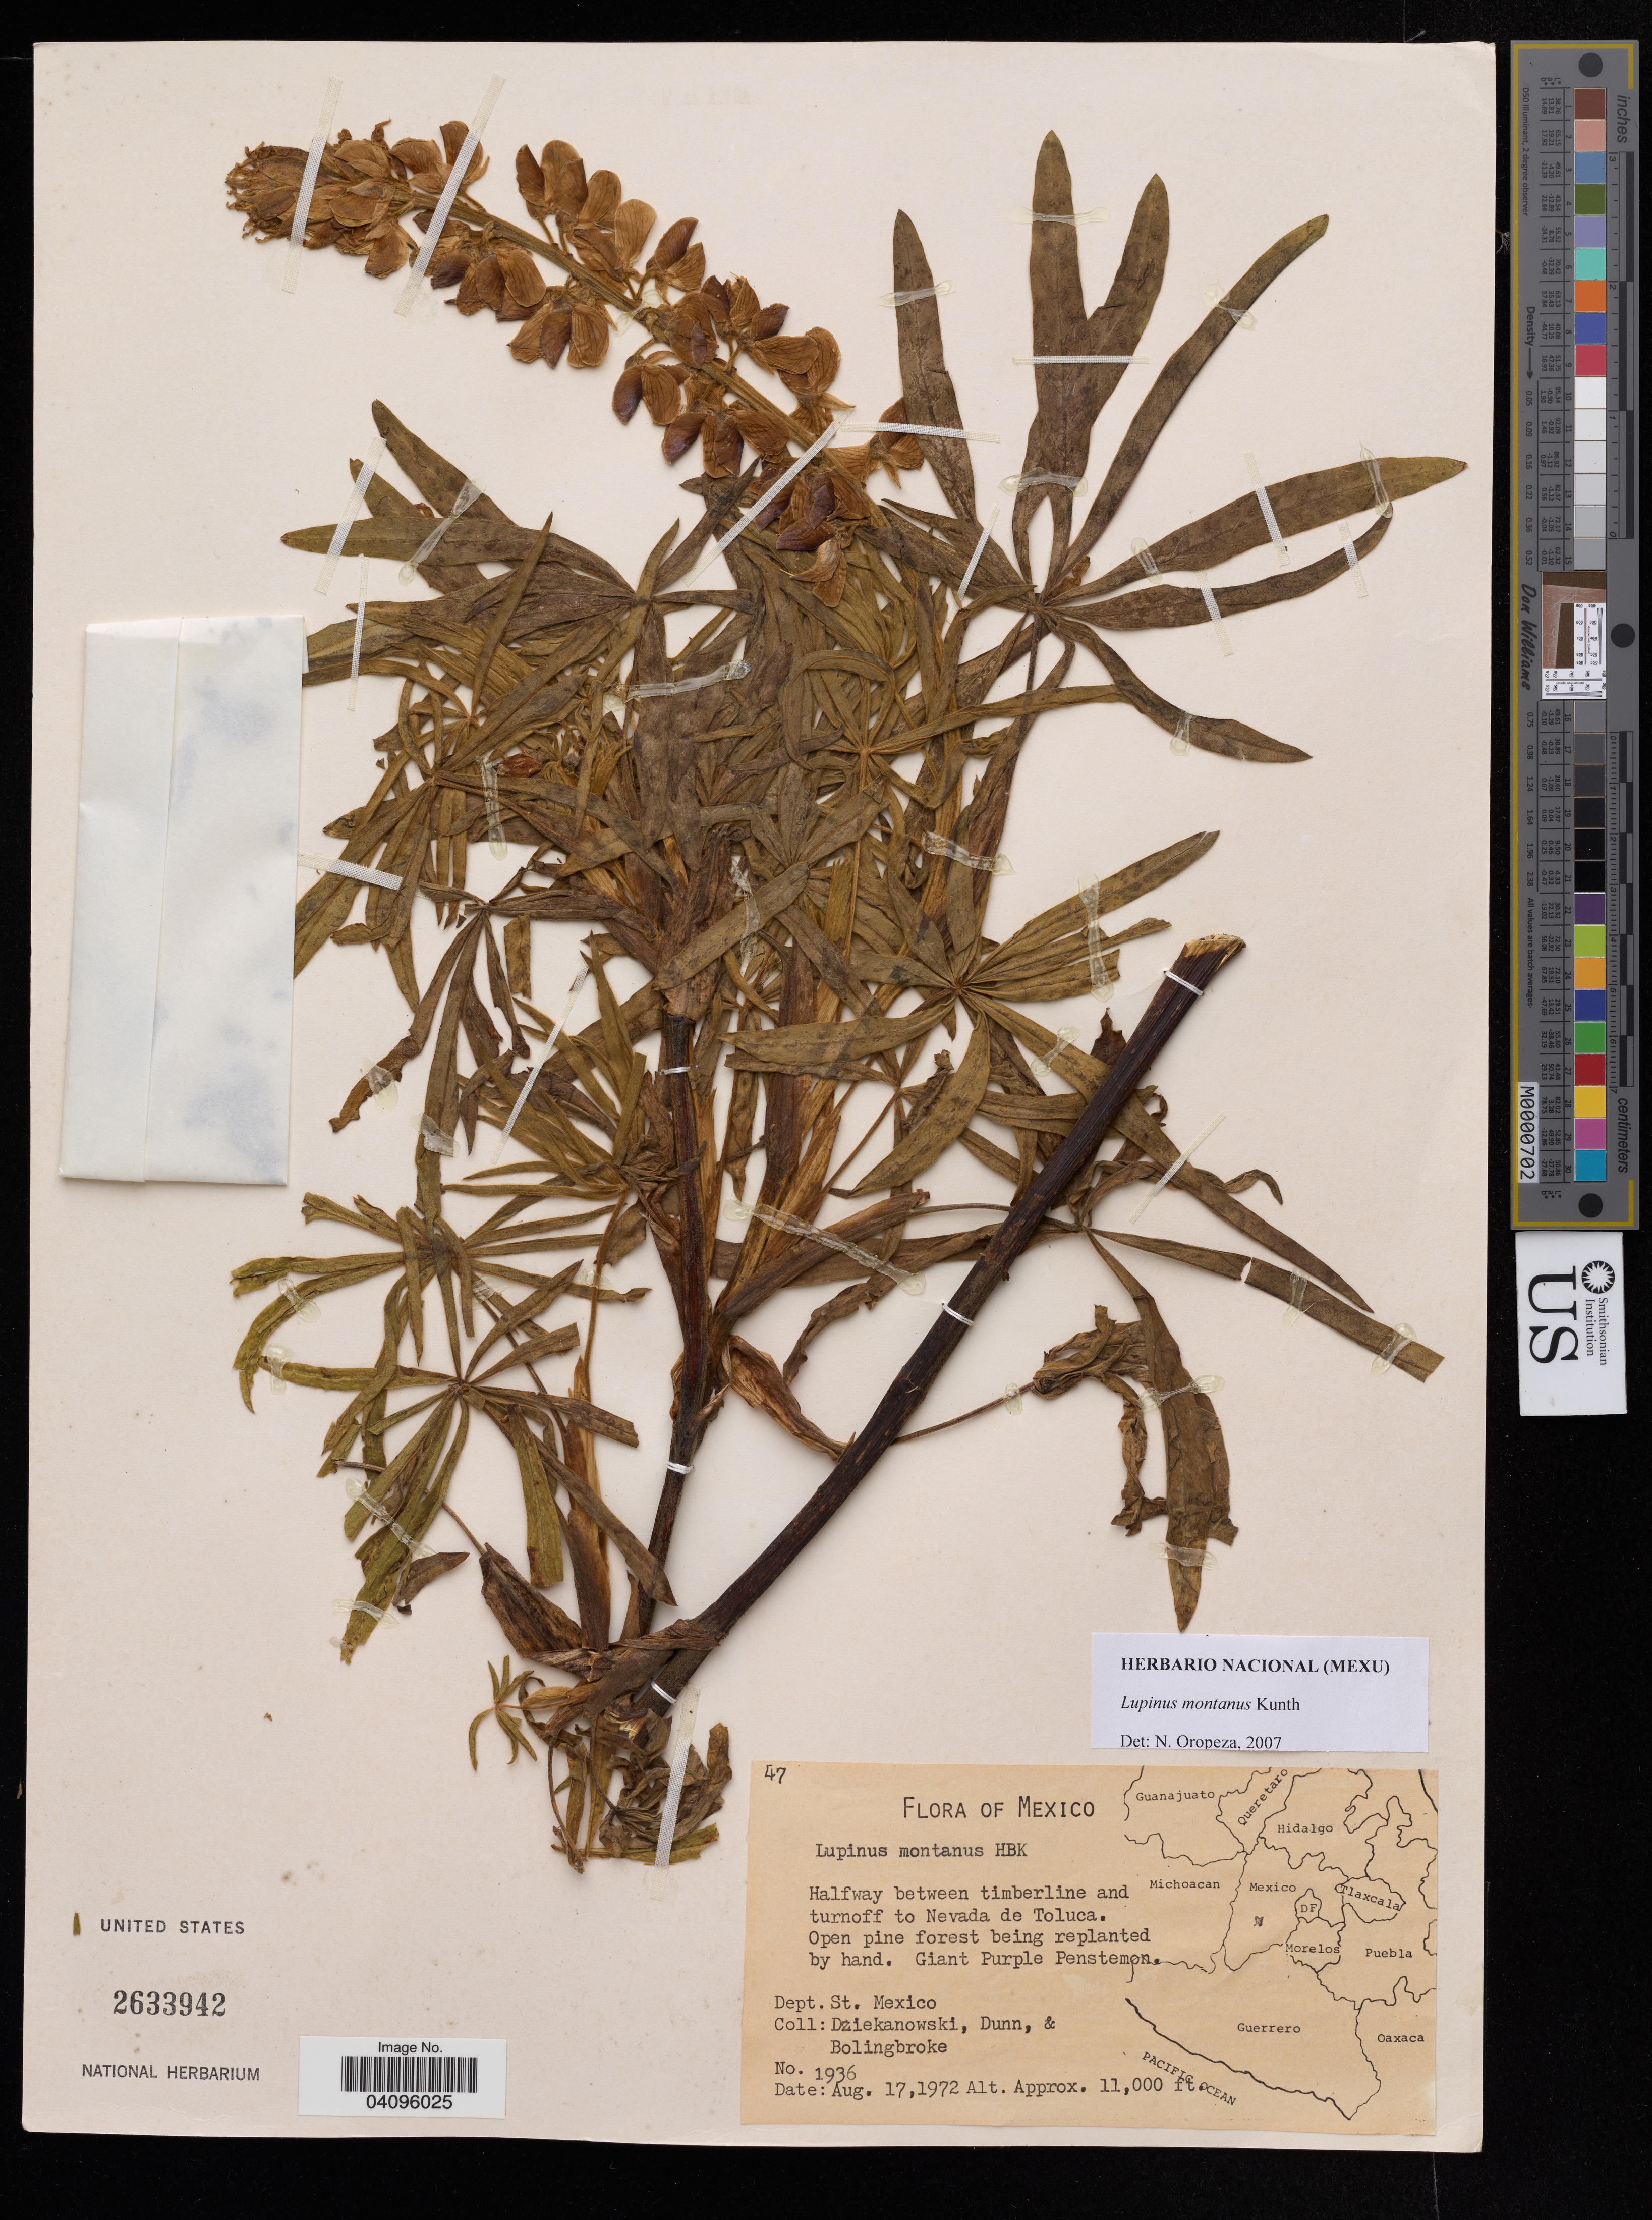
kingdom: Plantae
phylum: Tracheophyta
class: Magnoliopsida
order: Fabales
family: Fabaceae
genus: Lupinus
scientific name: Lupinus montanus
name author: Kunth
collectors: Dziekanowski, -- Dunn & -. Bolingbroke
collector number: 1936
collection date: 1972-08-17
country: Mexico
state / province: México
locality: Halfway between timberline and turnoff to Nevada de Toluca.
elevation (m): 3353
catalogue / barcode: US 2633942